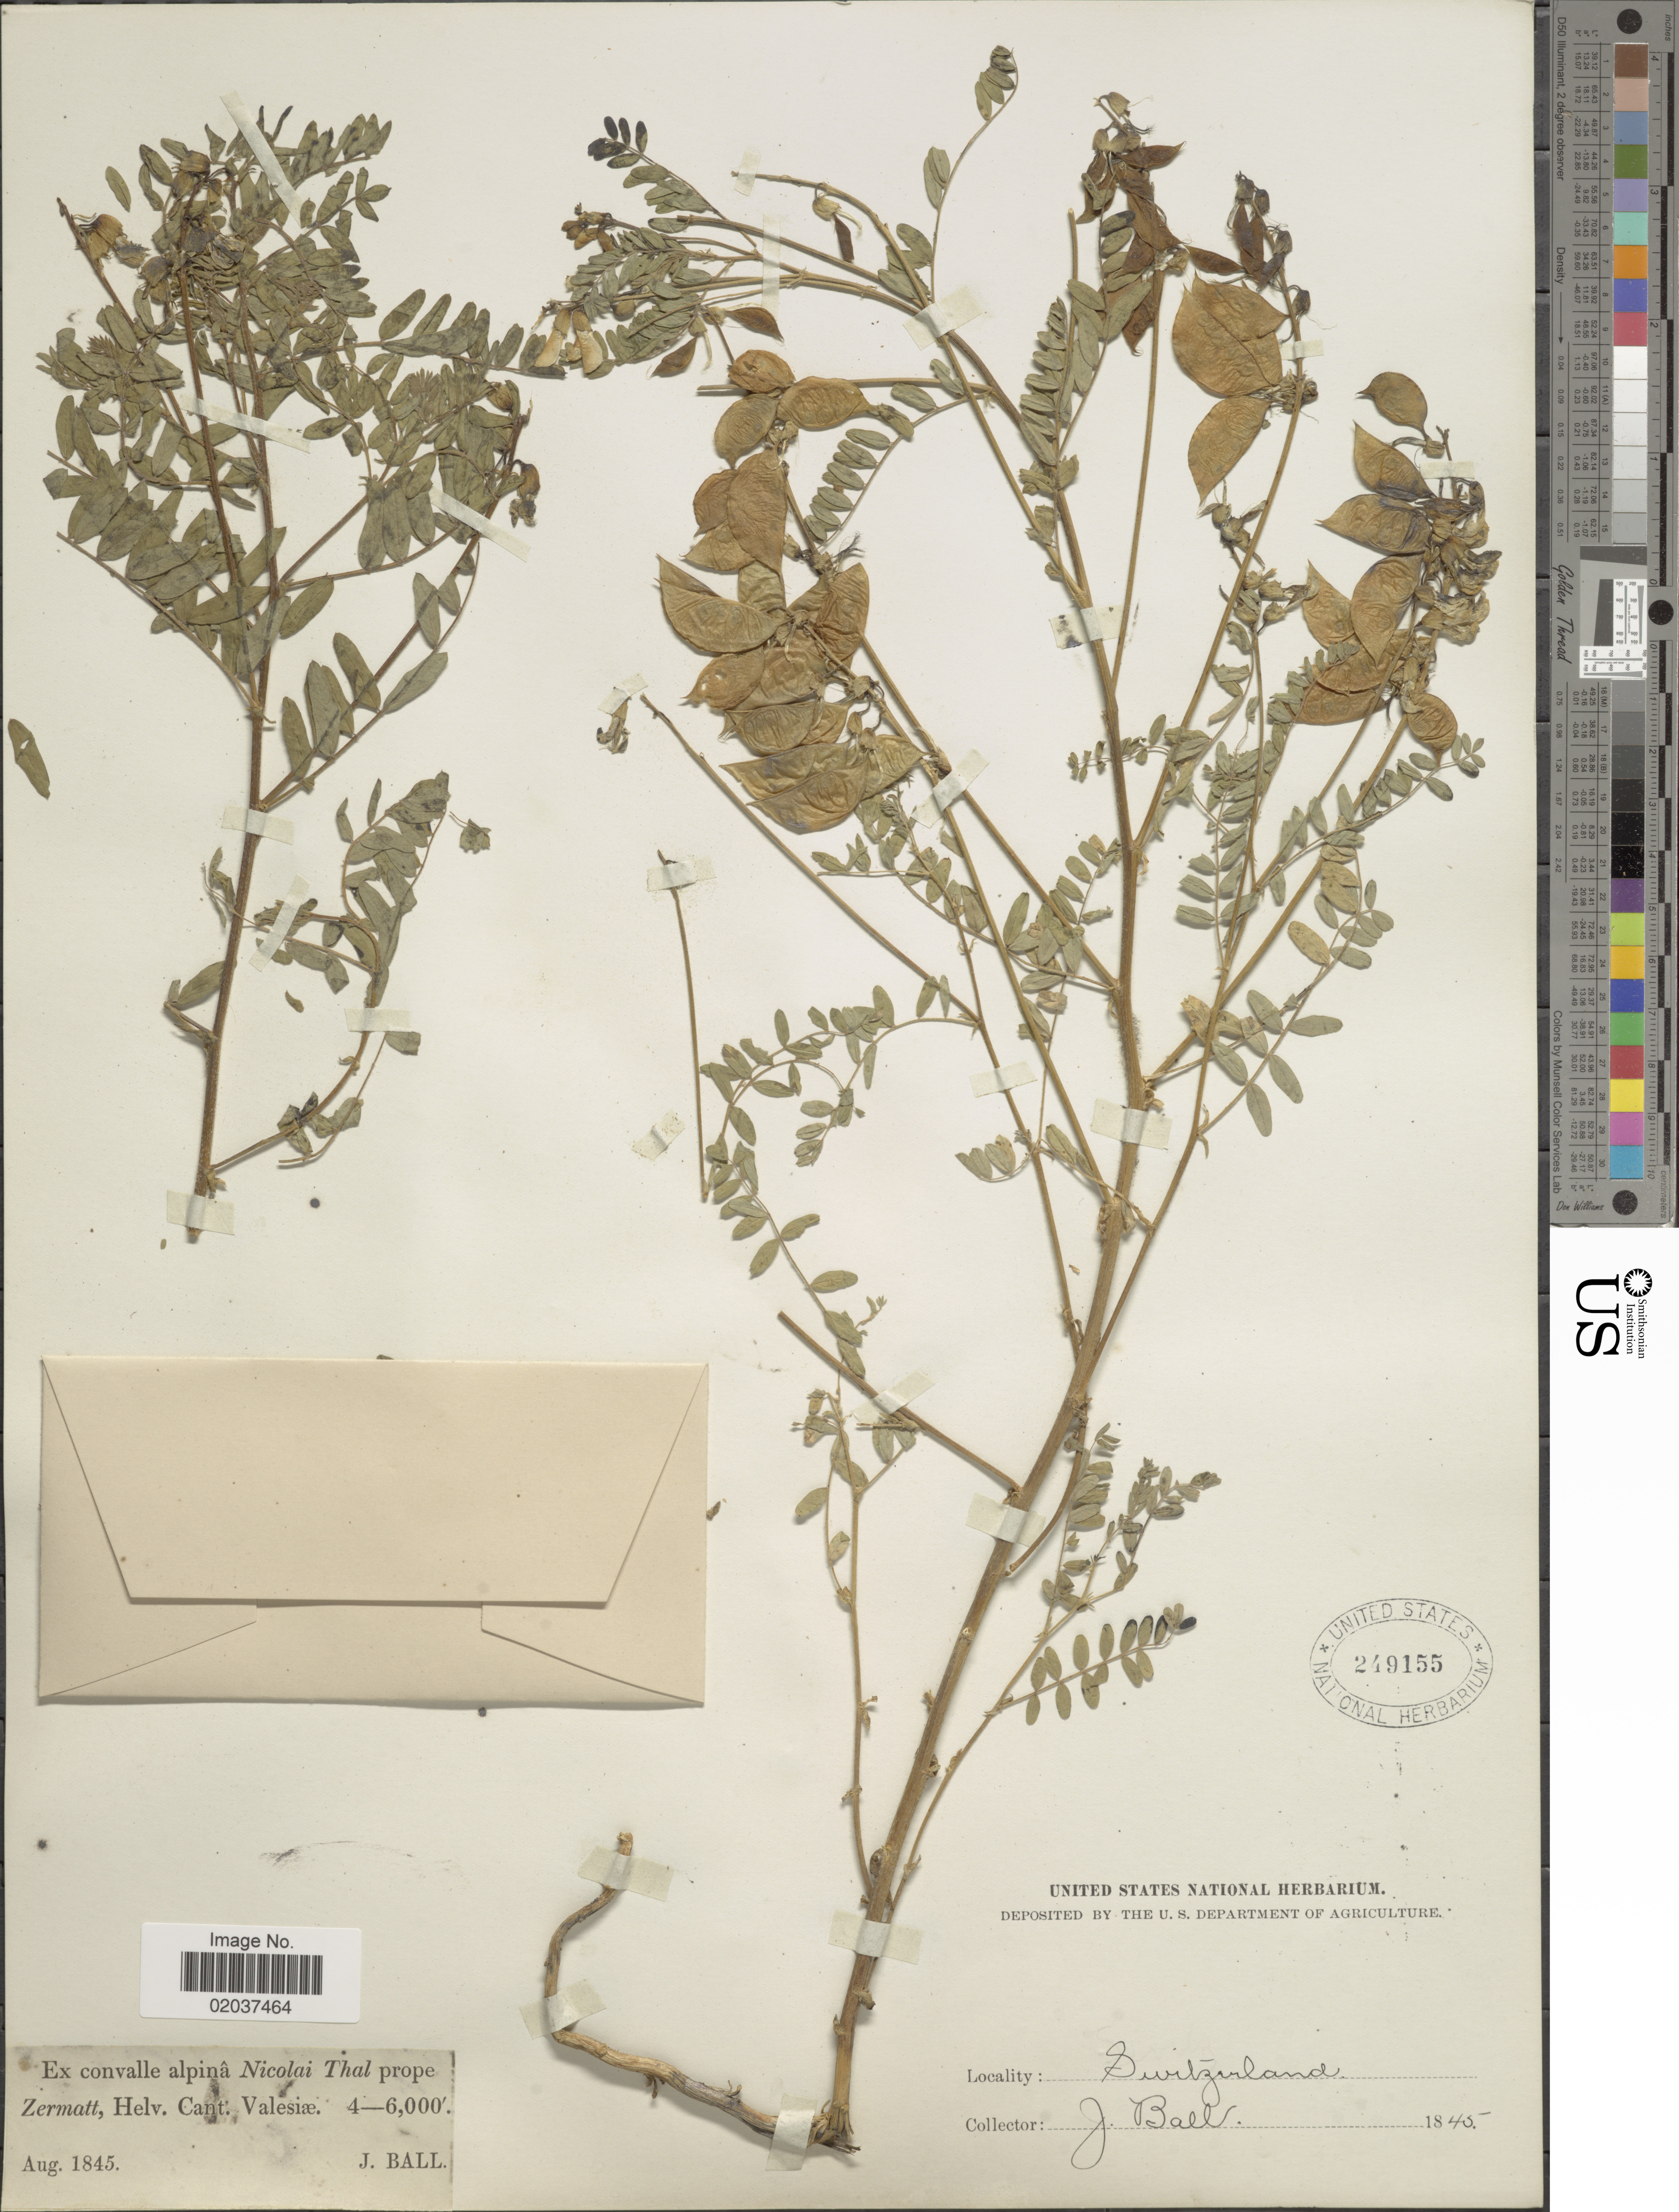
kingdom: Plantae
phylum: Tracheophyta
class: Magnoliopsida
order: Fabales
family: Fabaceae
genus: Astragalus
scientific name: Astragalus sp.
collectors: J. Ball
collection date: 1845-08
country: Switzerland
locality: Zermatt, Helv. Cant. Valesiae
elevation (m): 1219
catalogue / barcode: US 249155